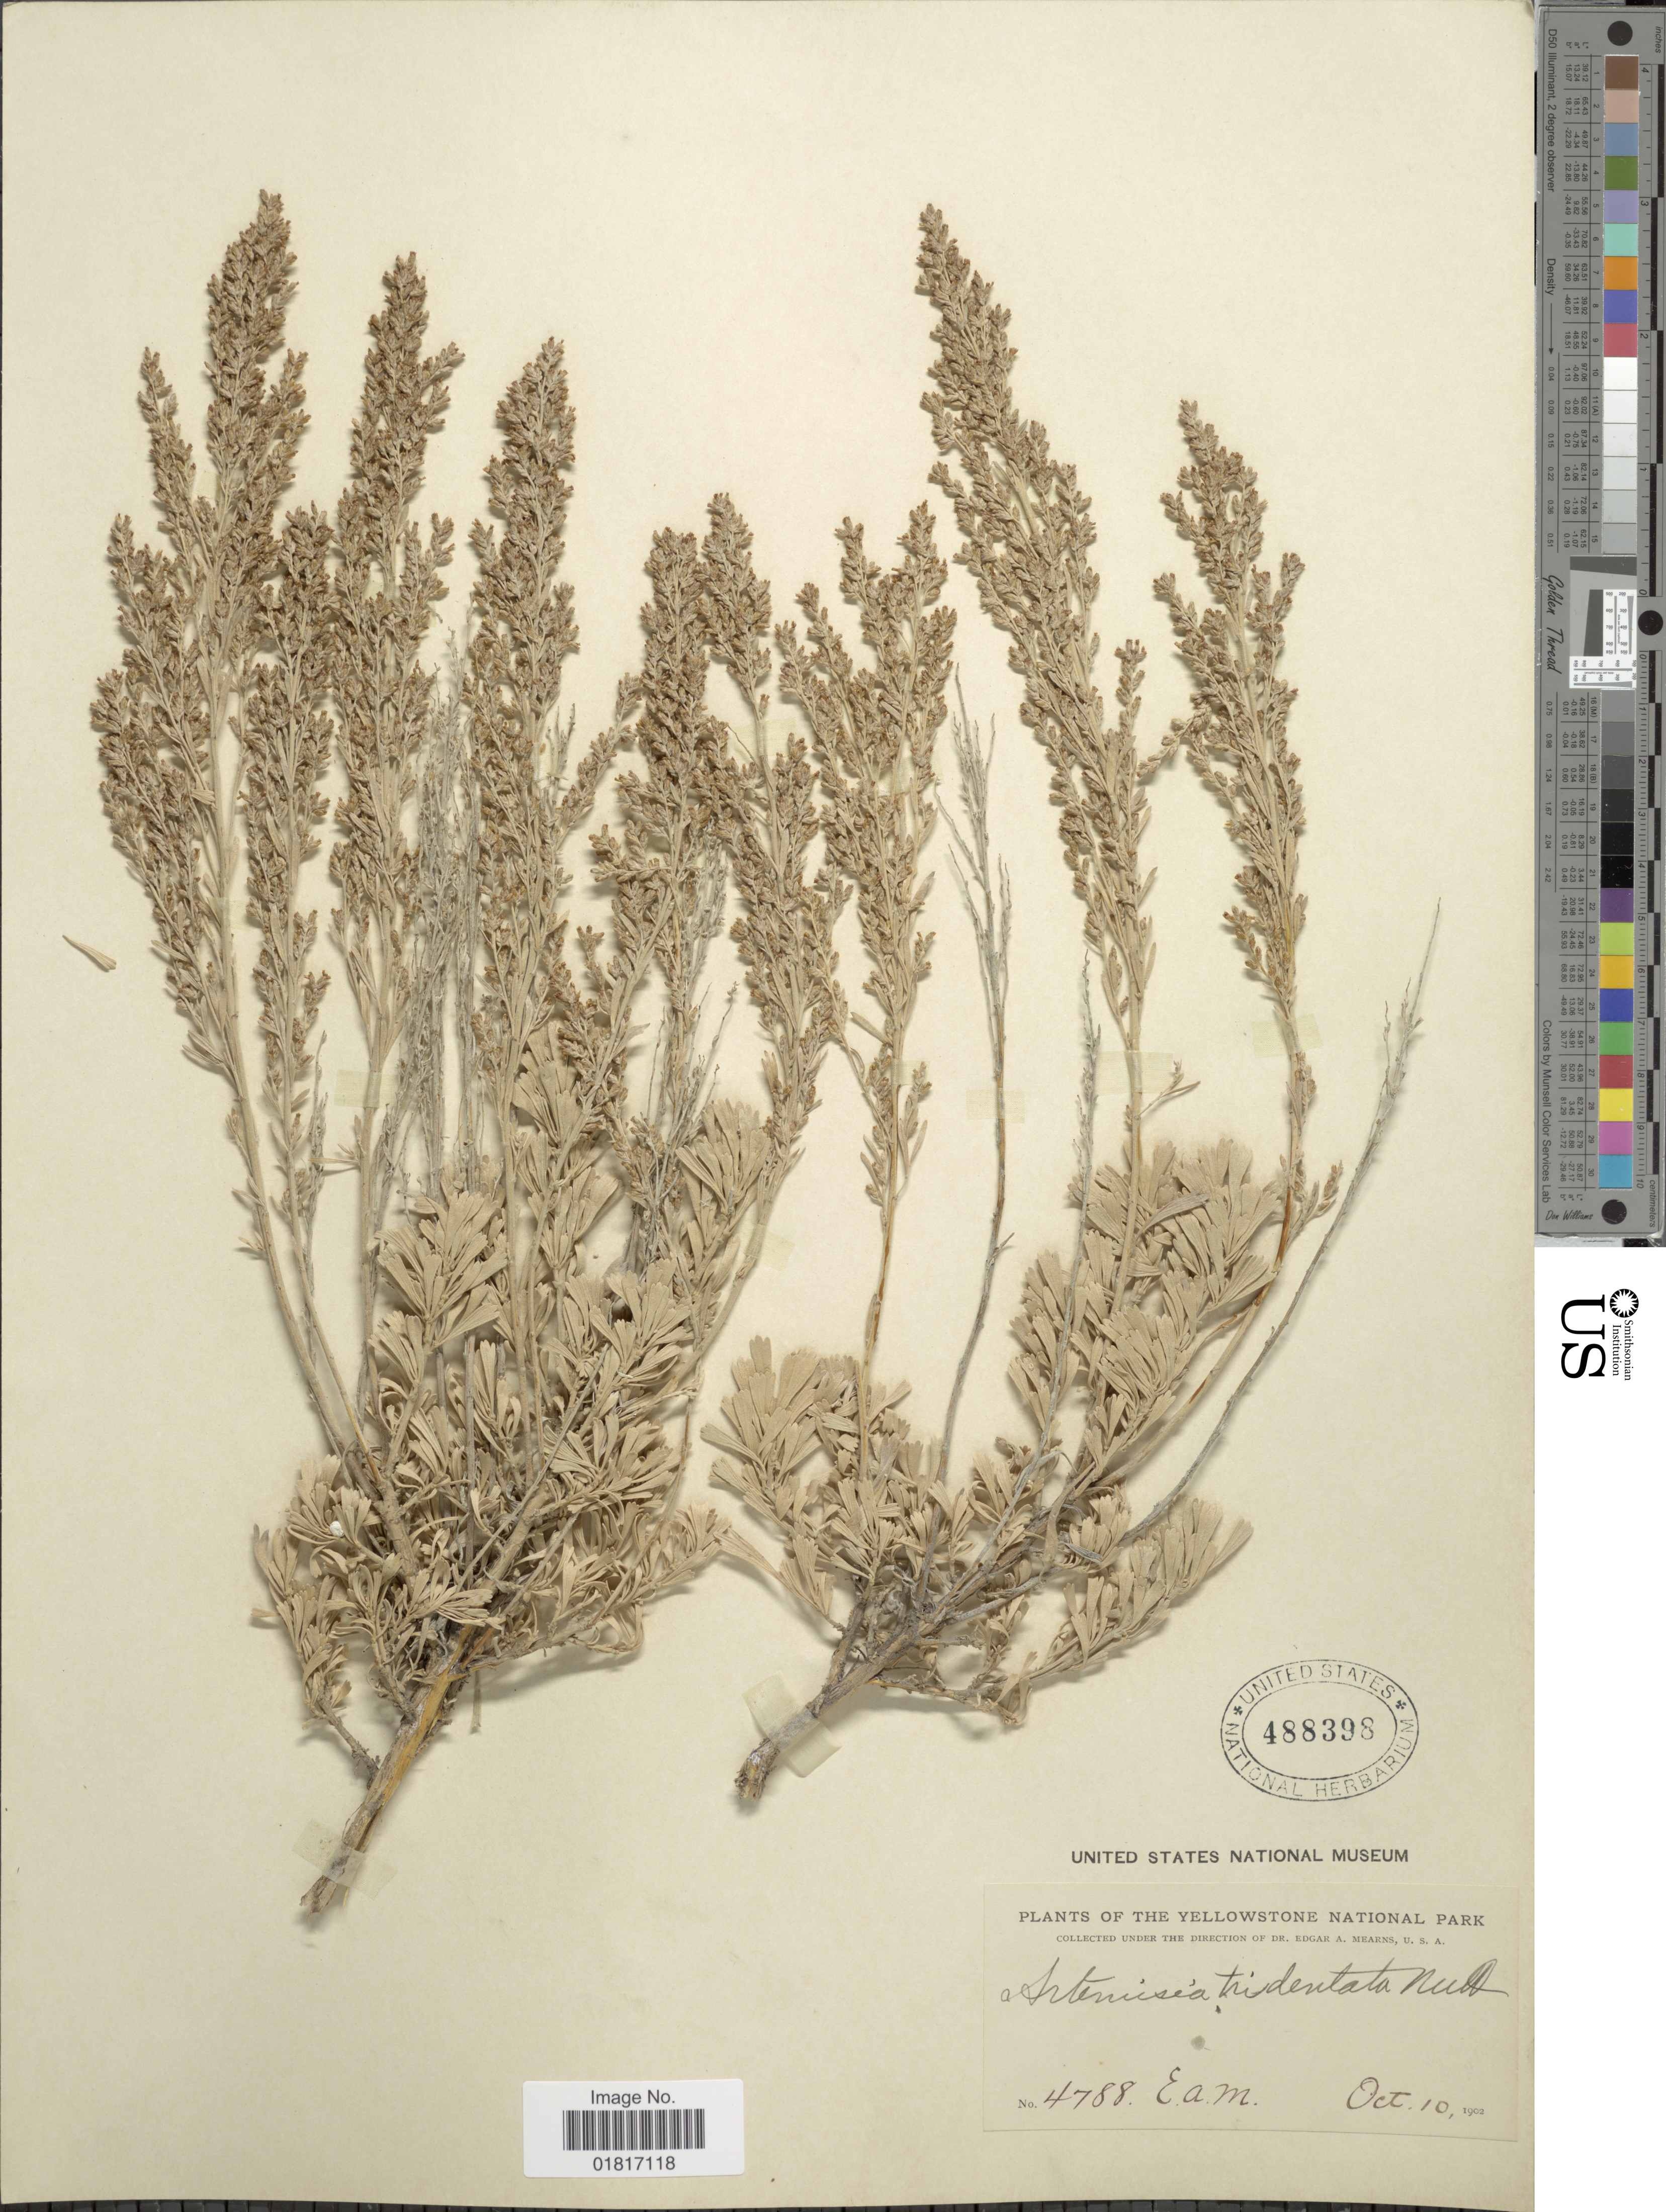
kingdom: Plantae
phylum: Tracheophyta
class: Magnoliopsida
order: Asterales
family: Asteraceae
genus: Artemisia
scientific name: Artemisia tridentata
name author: Nutt.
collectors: E. A. Mearns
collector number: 4788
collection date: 1902-10-10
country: United States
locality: The Yellowstone National Park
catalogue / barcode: US 488398